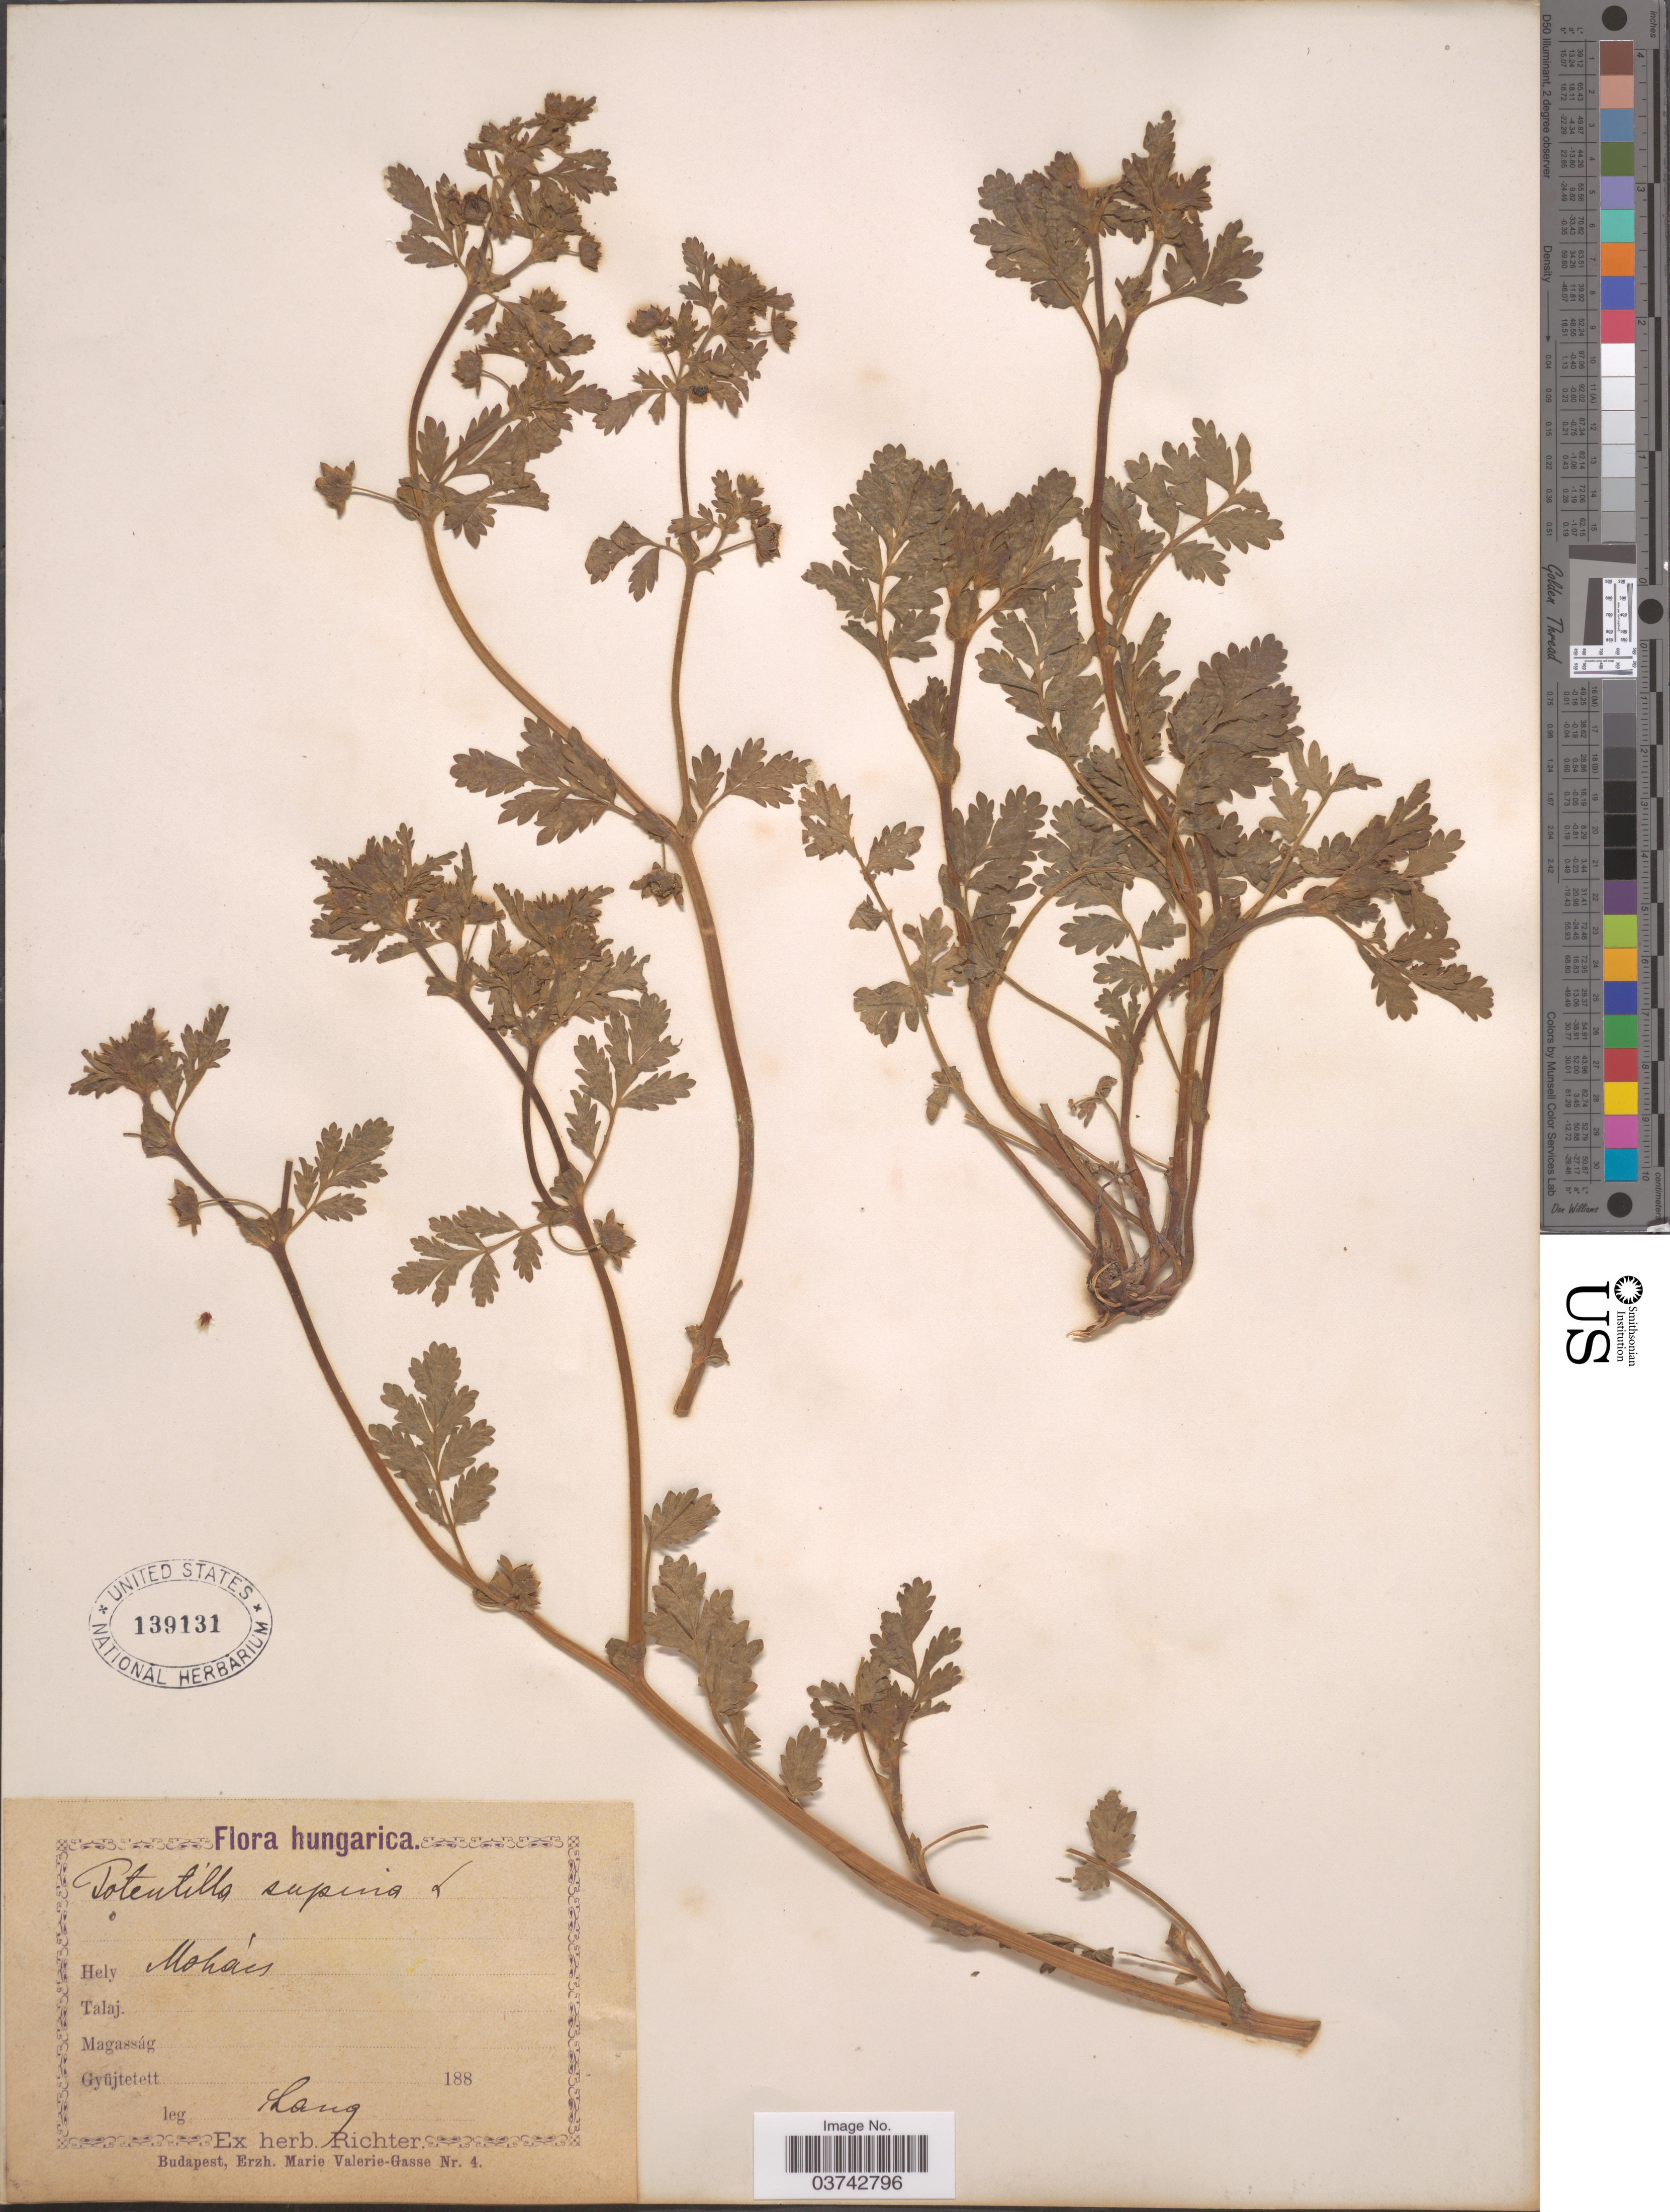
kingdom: Plantae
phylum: Tracheophyta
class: Magnoliopsida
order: Rosales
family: Rosaceae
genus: Potentilla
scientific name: Potentilla supina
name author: L.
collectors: -- Lang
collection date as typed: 188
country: Hungary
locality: Hungarica, Mohács .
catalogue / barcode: US 139131